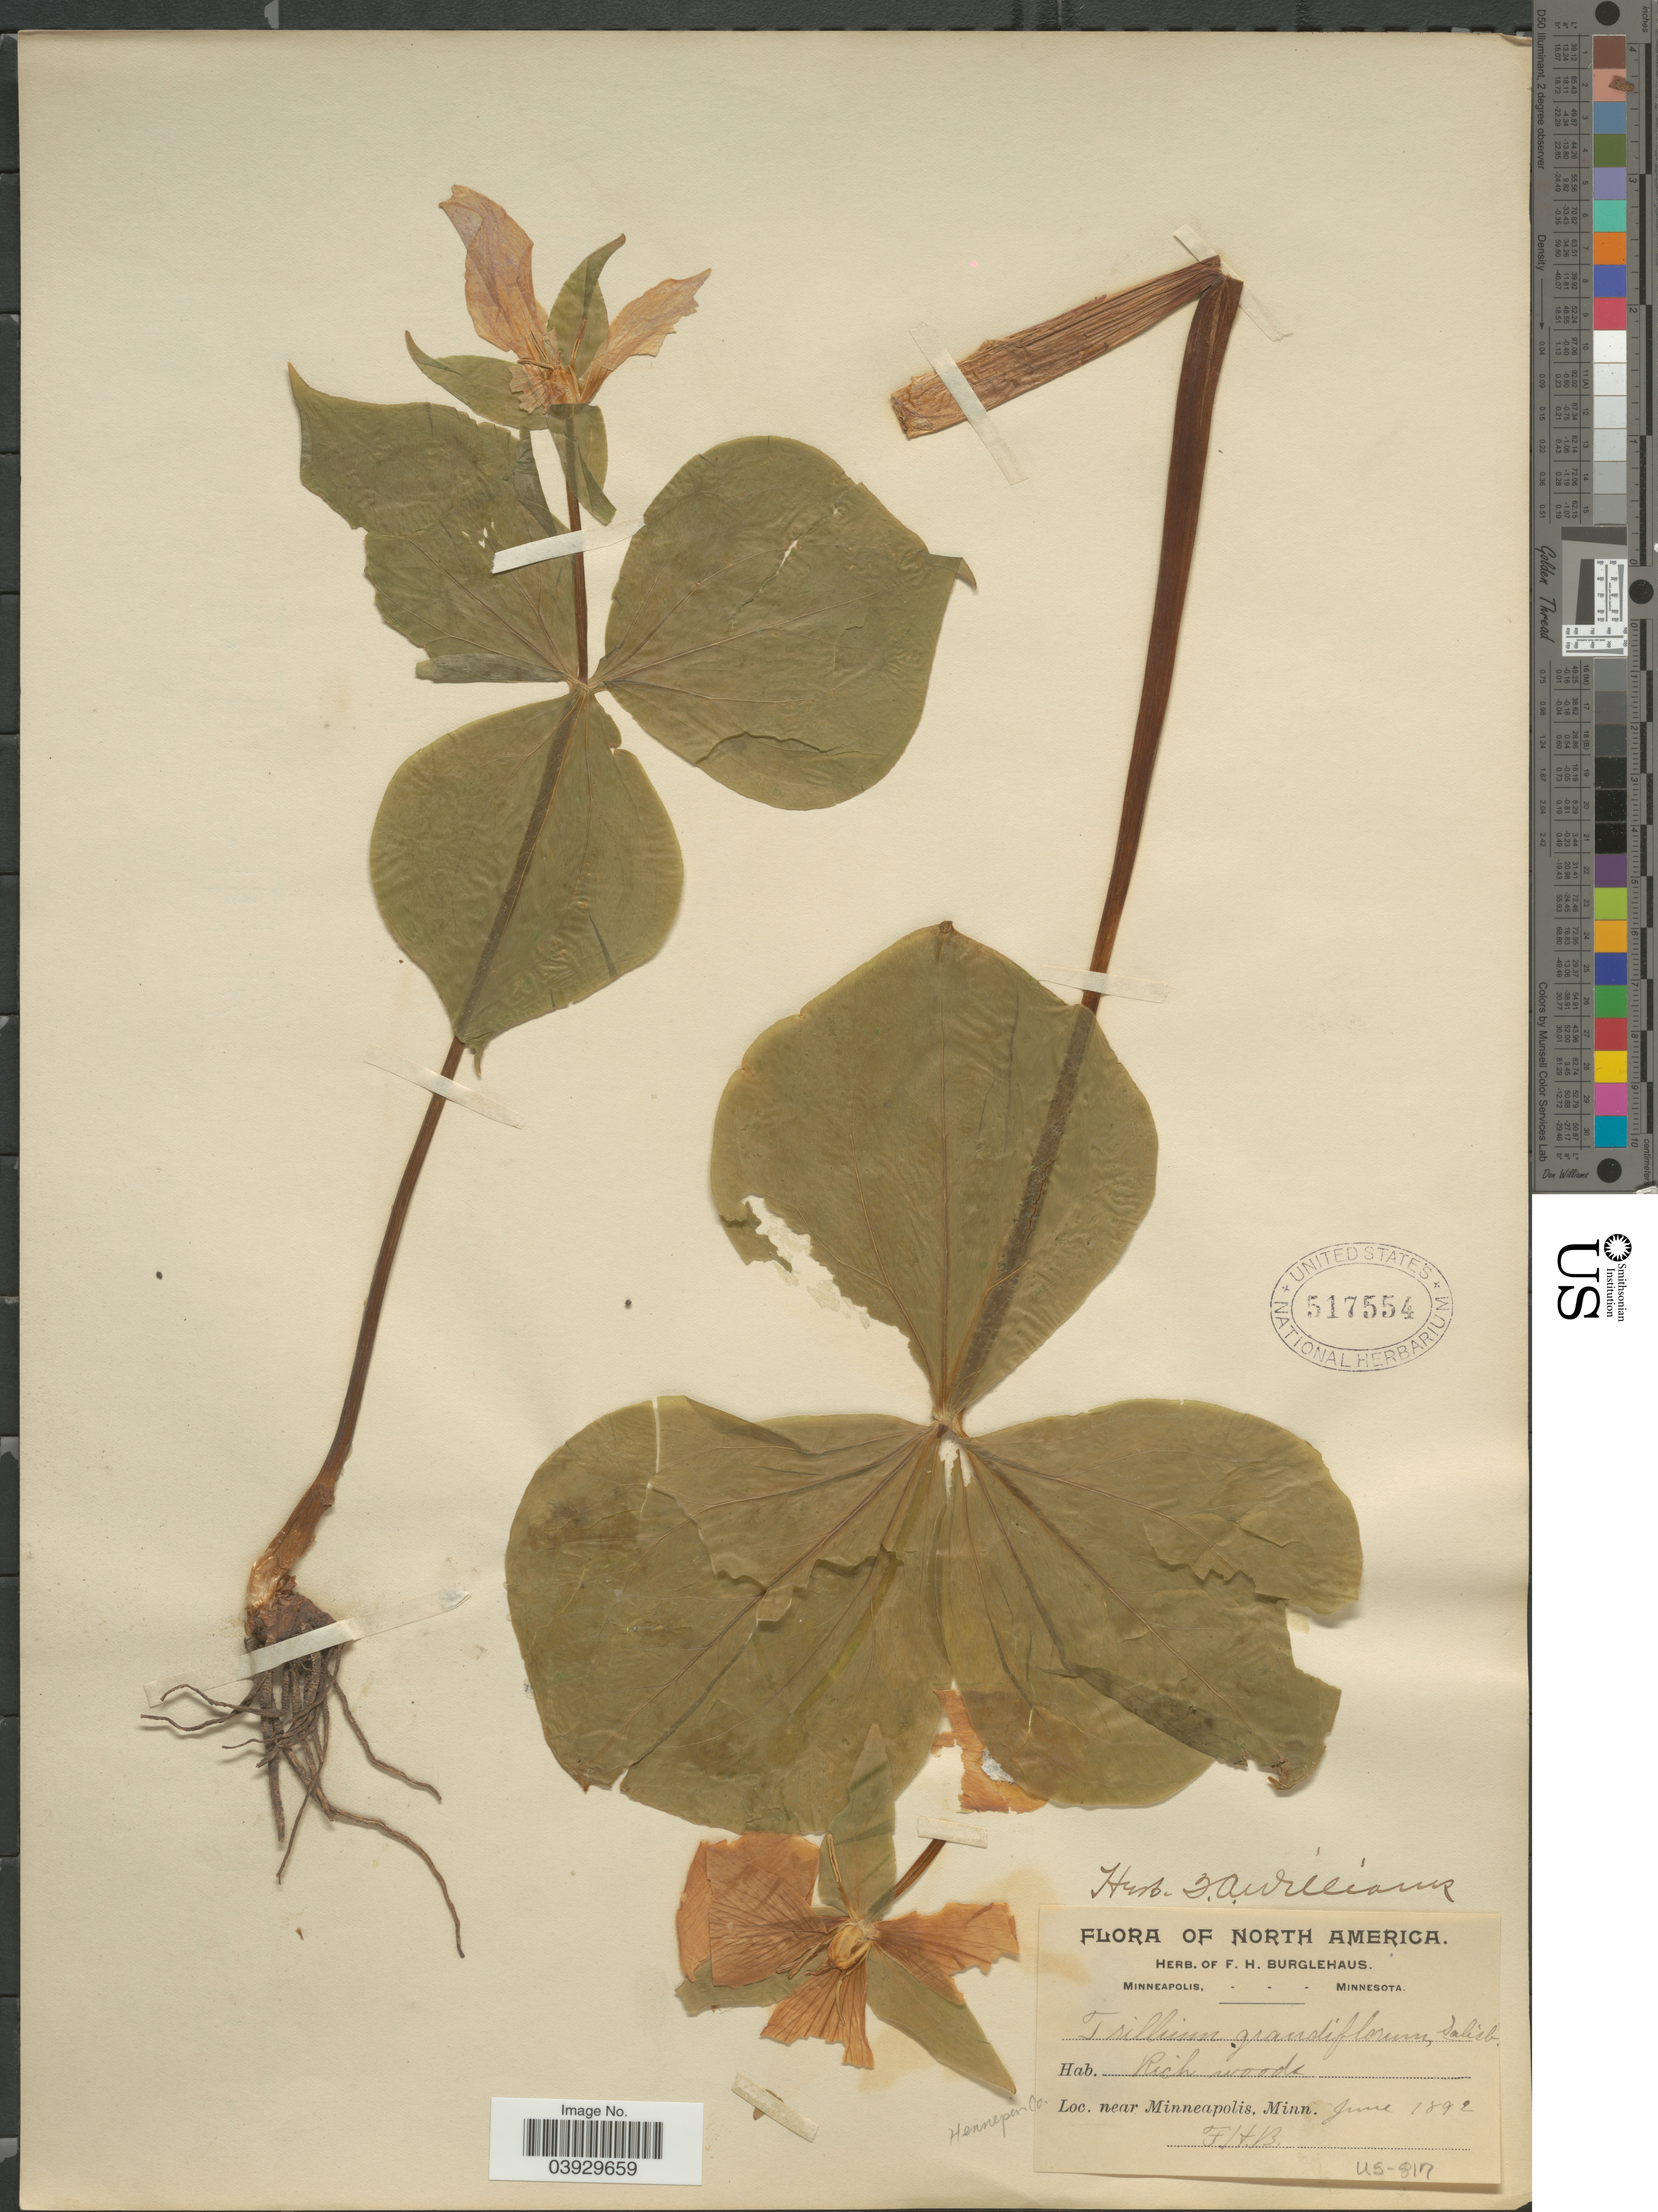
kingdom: Plantae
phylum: Tracheophyta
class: Liliopsida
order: Liliales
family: Melanthiaceae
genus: Trillium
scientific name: Trillium grandiflorum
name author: (Michx.) Salisb.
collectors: F. Burglehaus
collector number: US-817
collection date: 1892-06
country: United States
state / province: Minnesota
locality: Hennepin Co. Near Minneapolis.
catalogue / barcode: US 517554